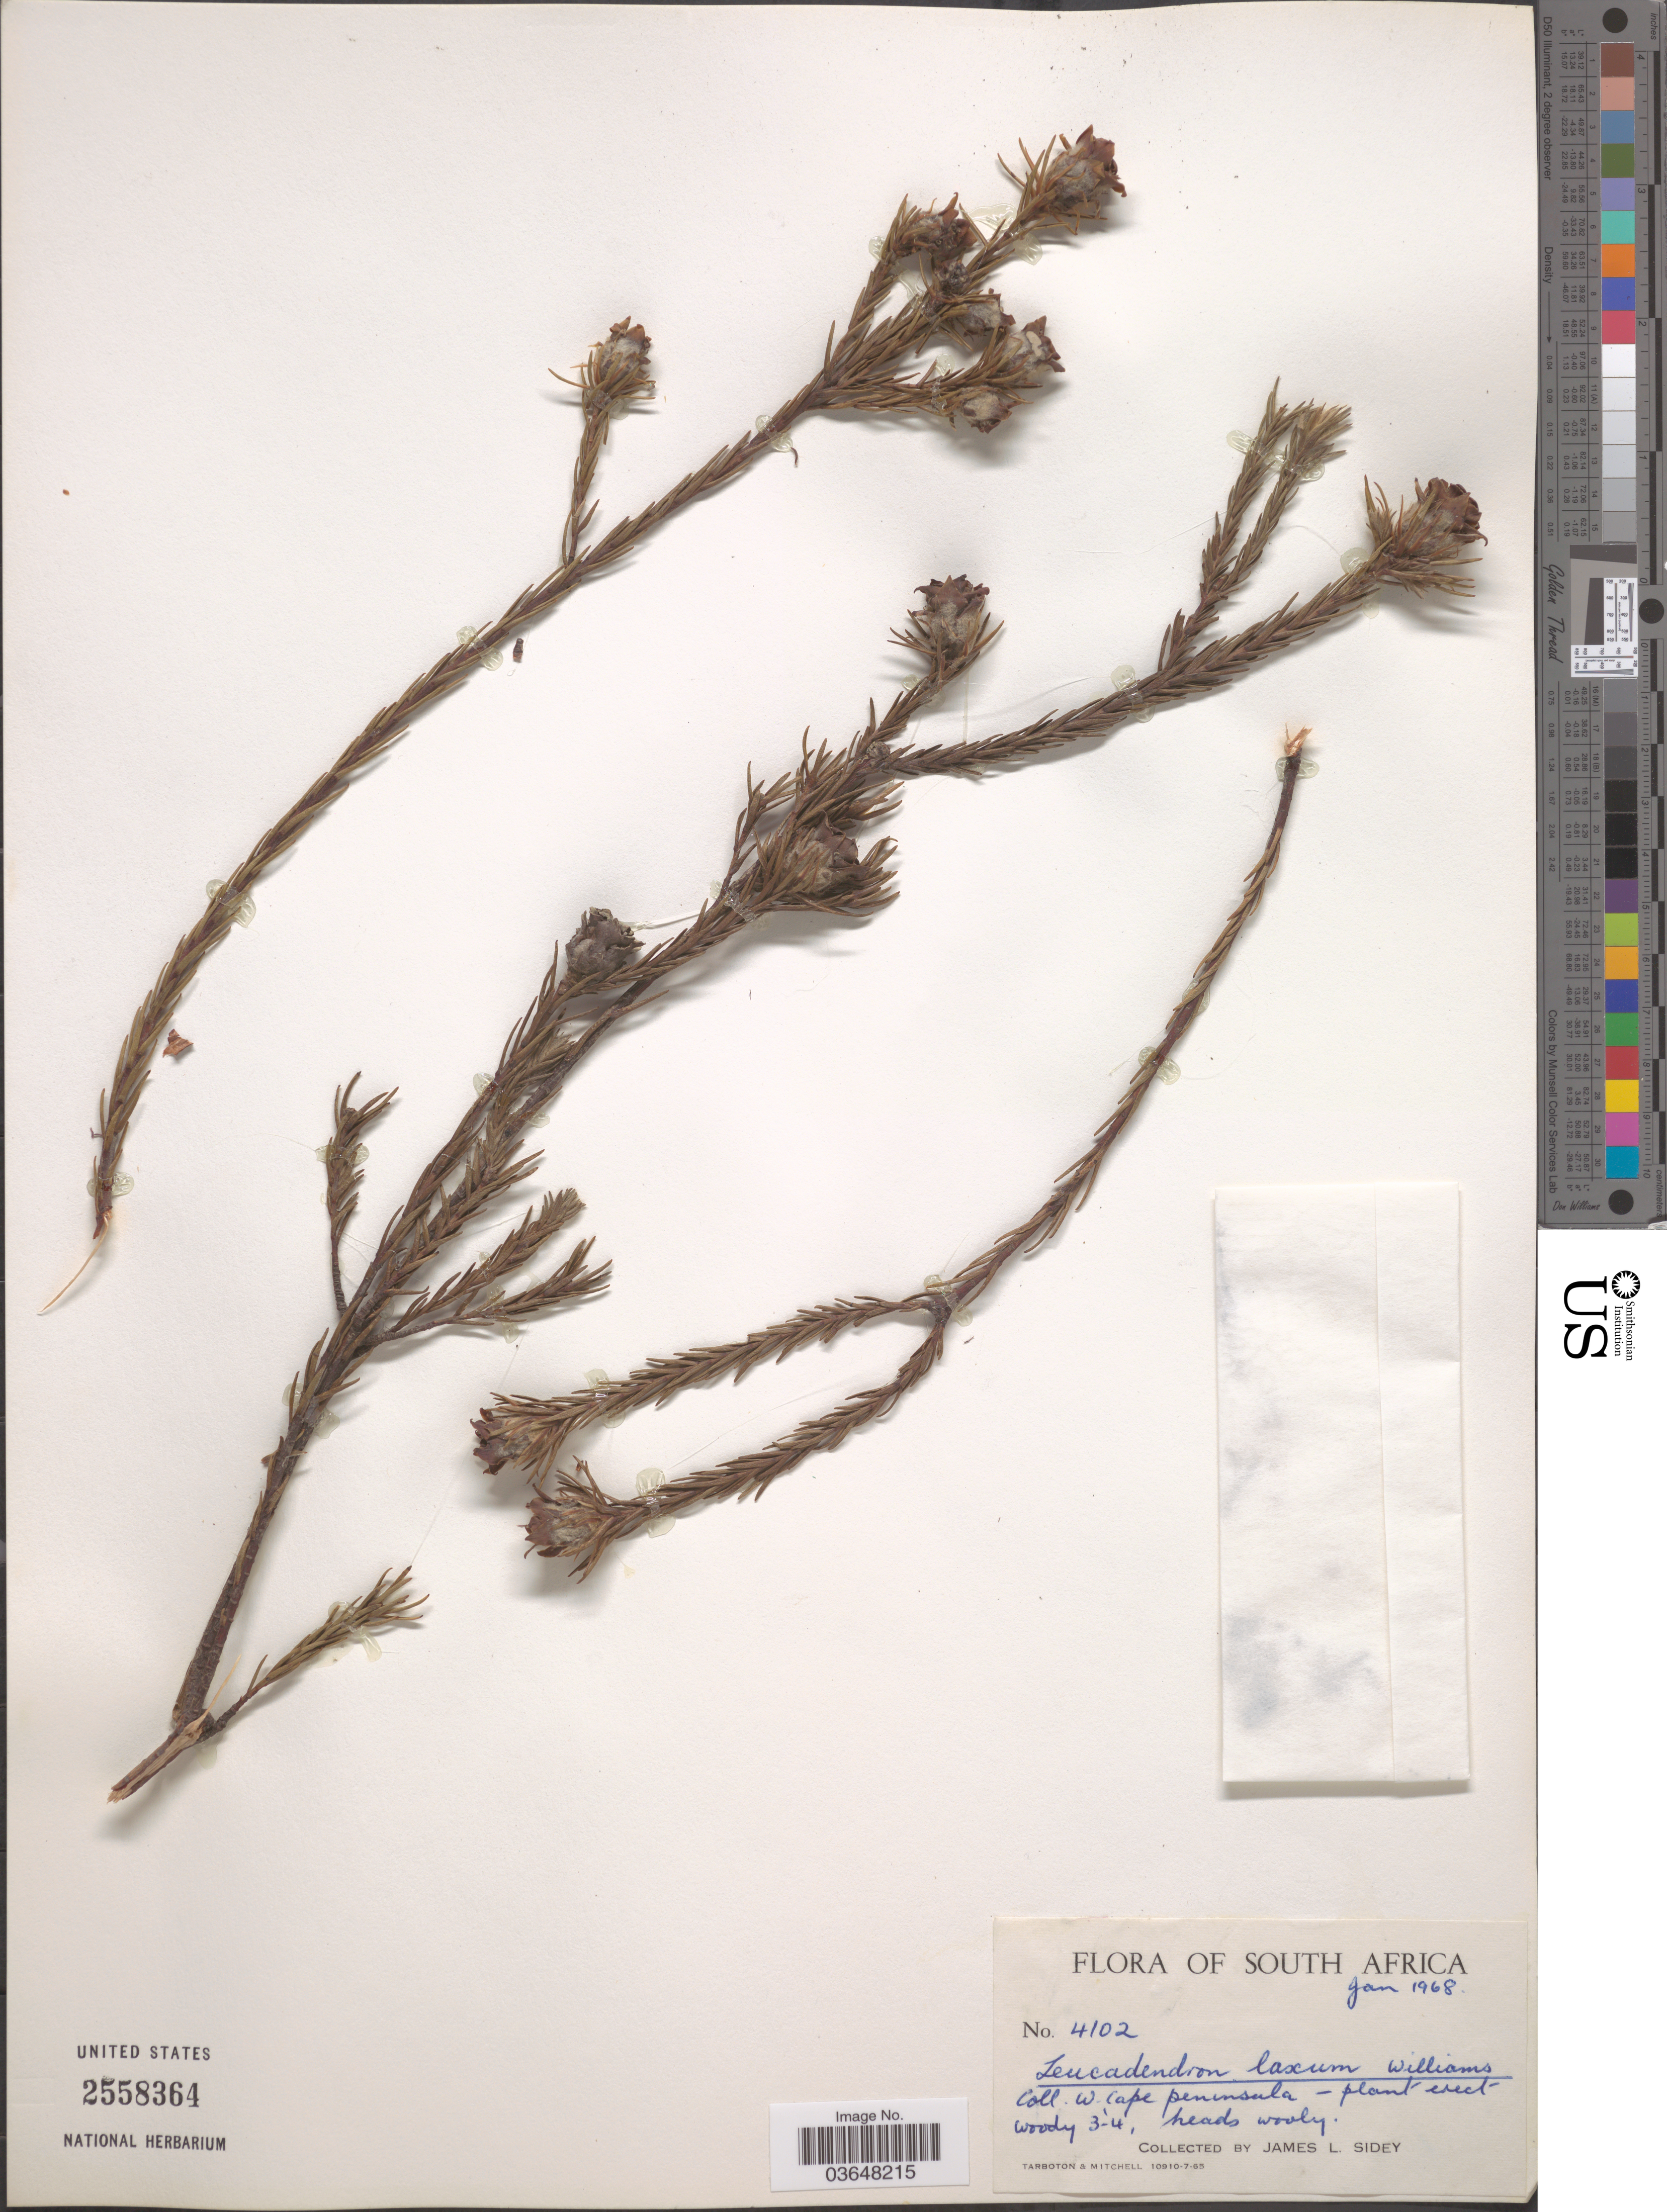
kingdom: Plantae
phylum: Tracheophyta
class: Magnoliopsida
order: Proteales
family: Proteaceae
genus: Leucadendron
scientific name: Leucadendron laxum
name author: I.A. Williams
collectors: J. L. Sidey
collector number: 4102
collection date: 1968-01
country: South Africa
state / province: Western Cape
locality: W. Cape peninsula.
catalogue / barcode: US 2558364